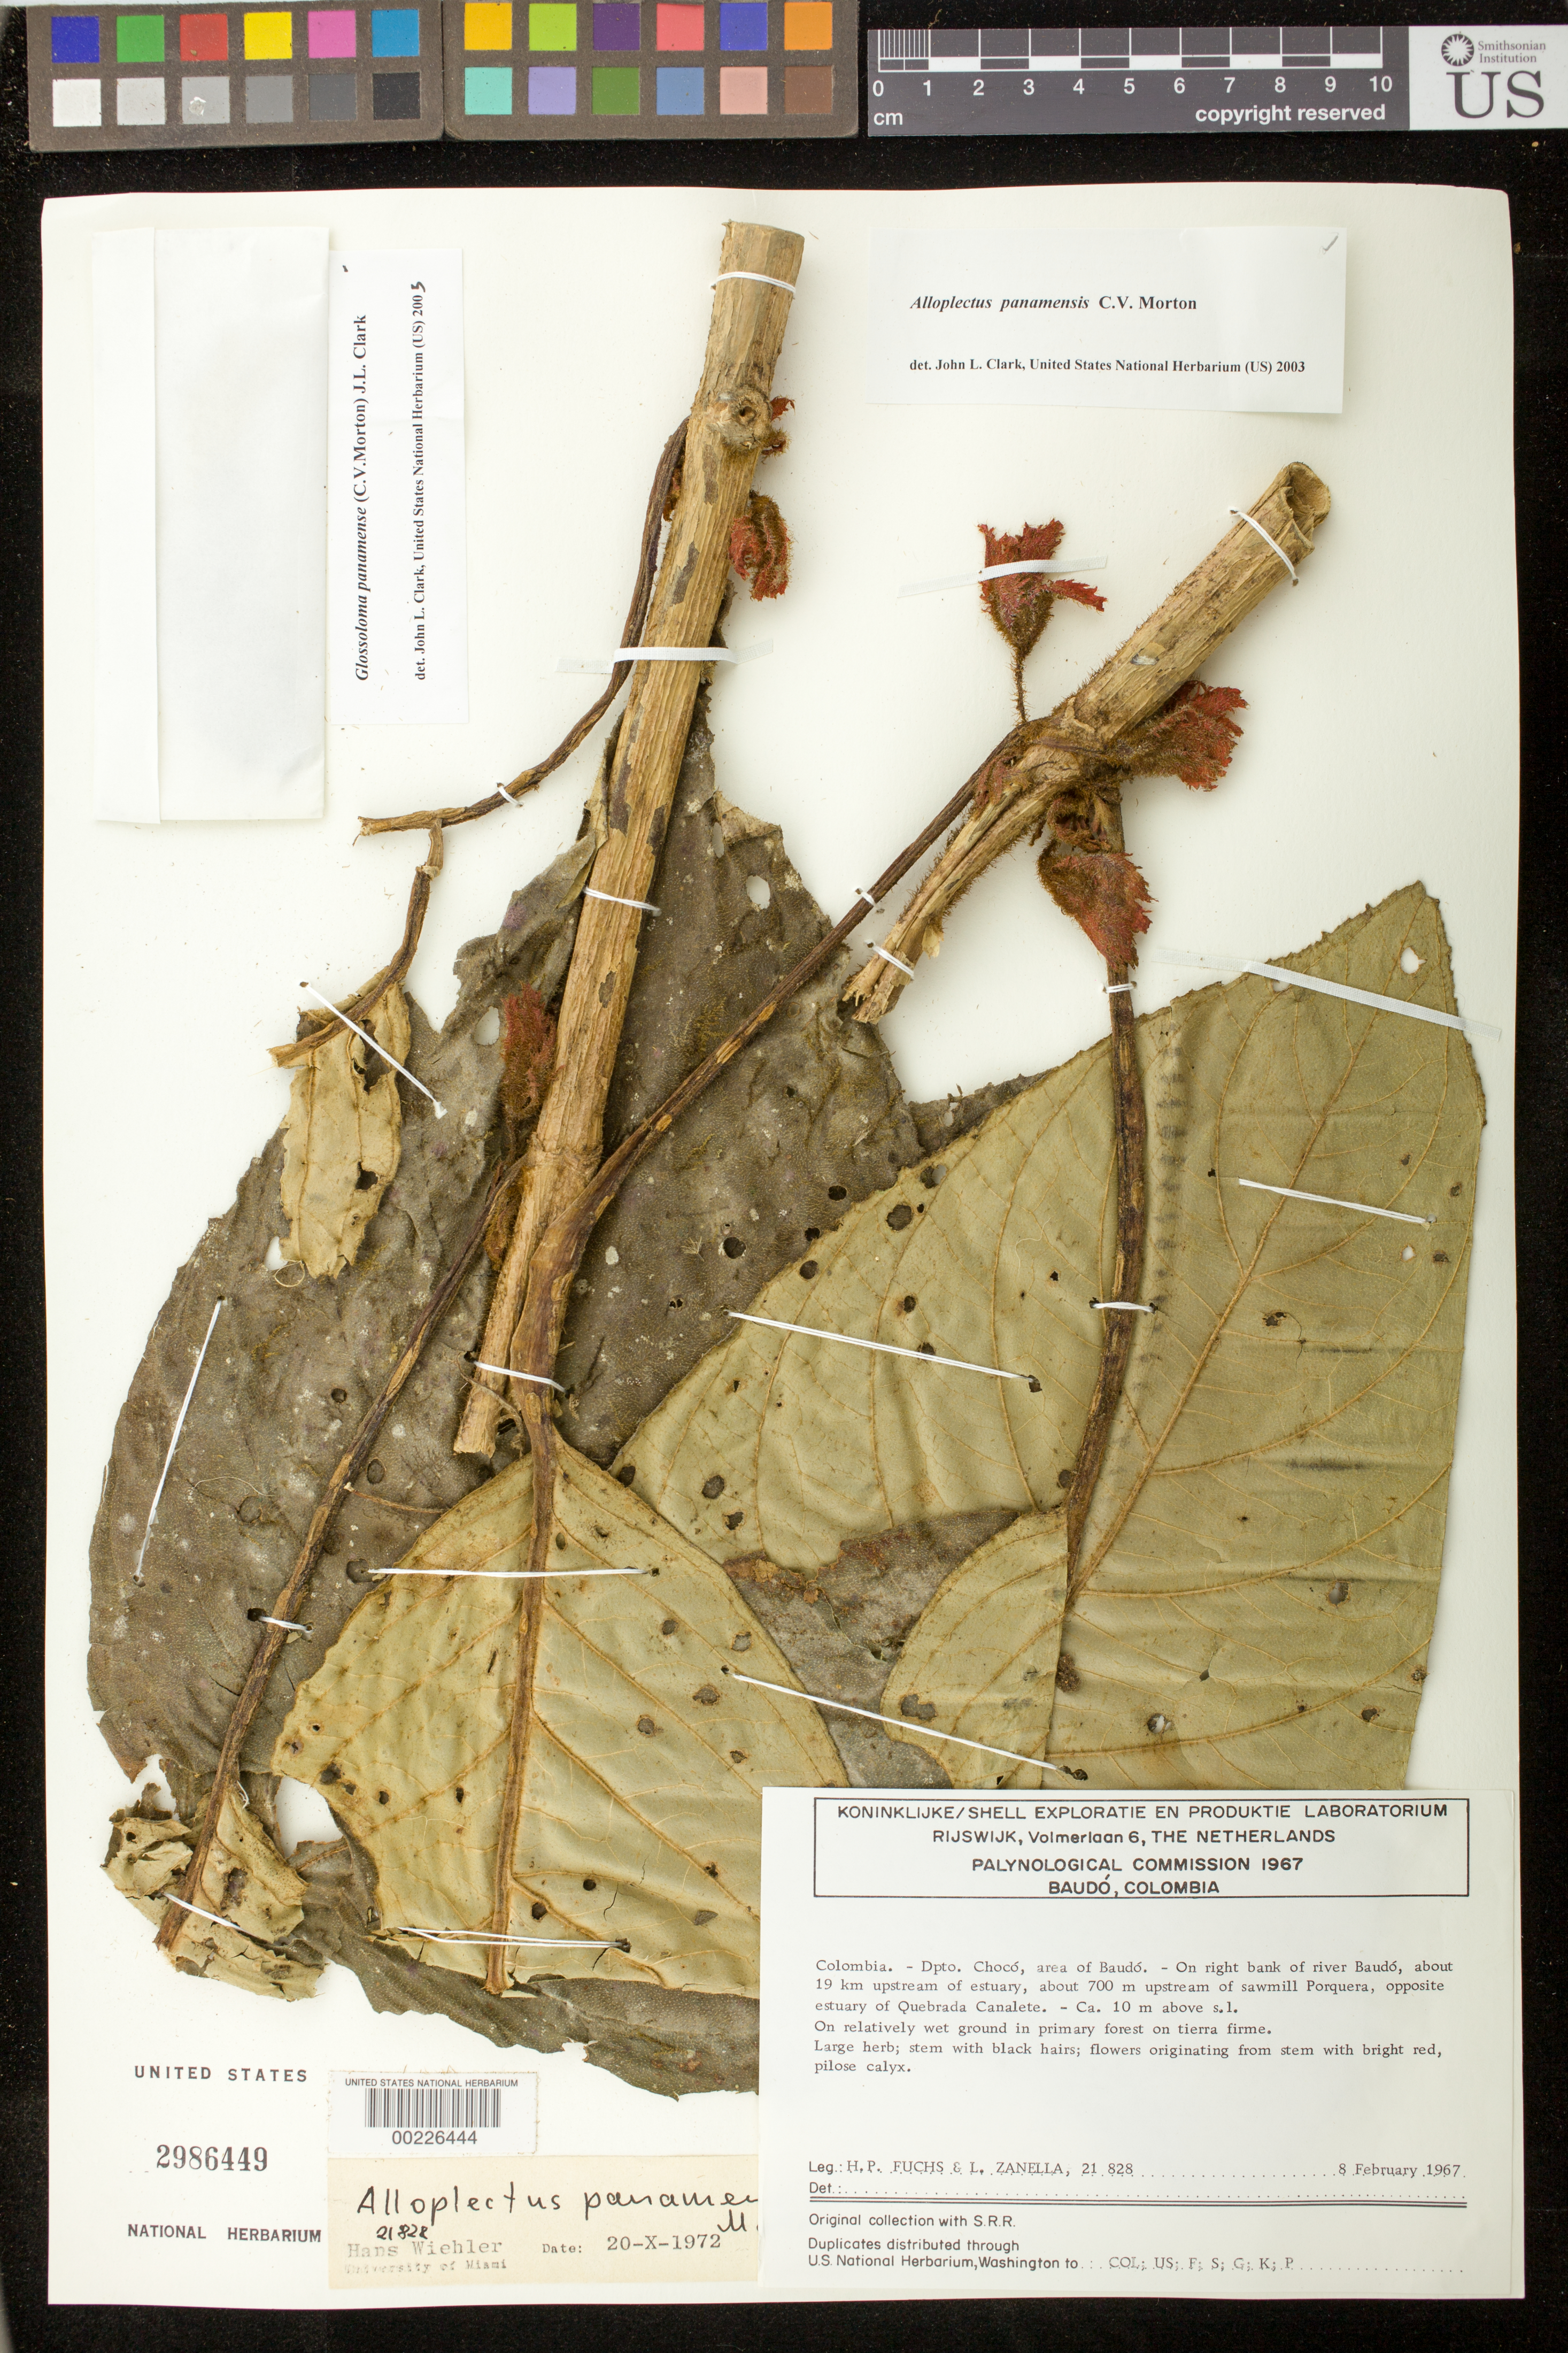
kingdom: Plantae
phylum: Tracheophyta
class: Magnoliopsida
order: Lamiales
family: Gesneriaceae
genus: Glossoloma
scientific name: Glossoloma panamense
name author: (C.V. Morton) J.L. Clark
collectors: H. P. Fuchs & L. Zanella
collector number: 21828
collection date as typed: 08 Feb 1967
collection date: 1967-02-08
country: Colombia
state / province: Chocó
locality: Area of Baudo, on right bank of River Baudo, ca 19 km upstream of estuary, ca 700 m upstream of sawmill porquera, ...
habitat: On relatively wet ground in primary forest on tierra firme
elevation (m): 10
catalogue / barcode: US 2986449